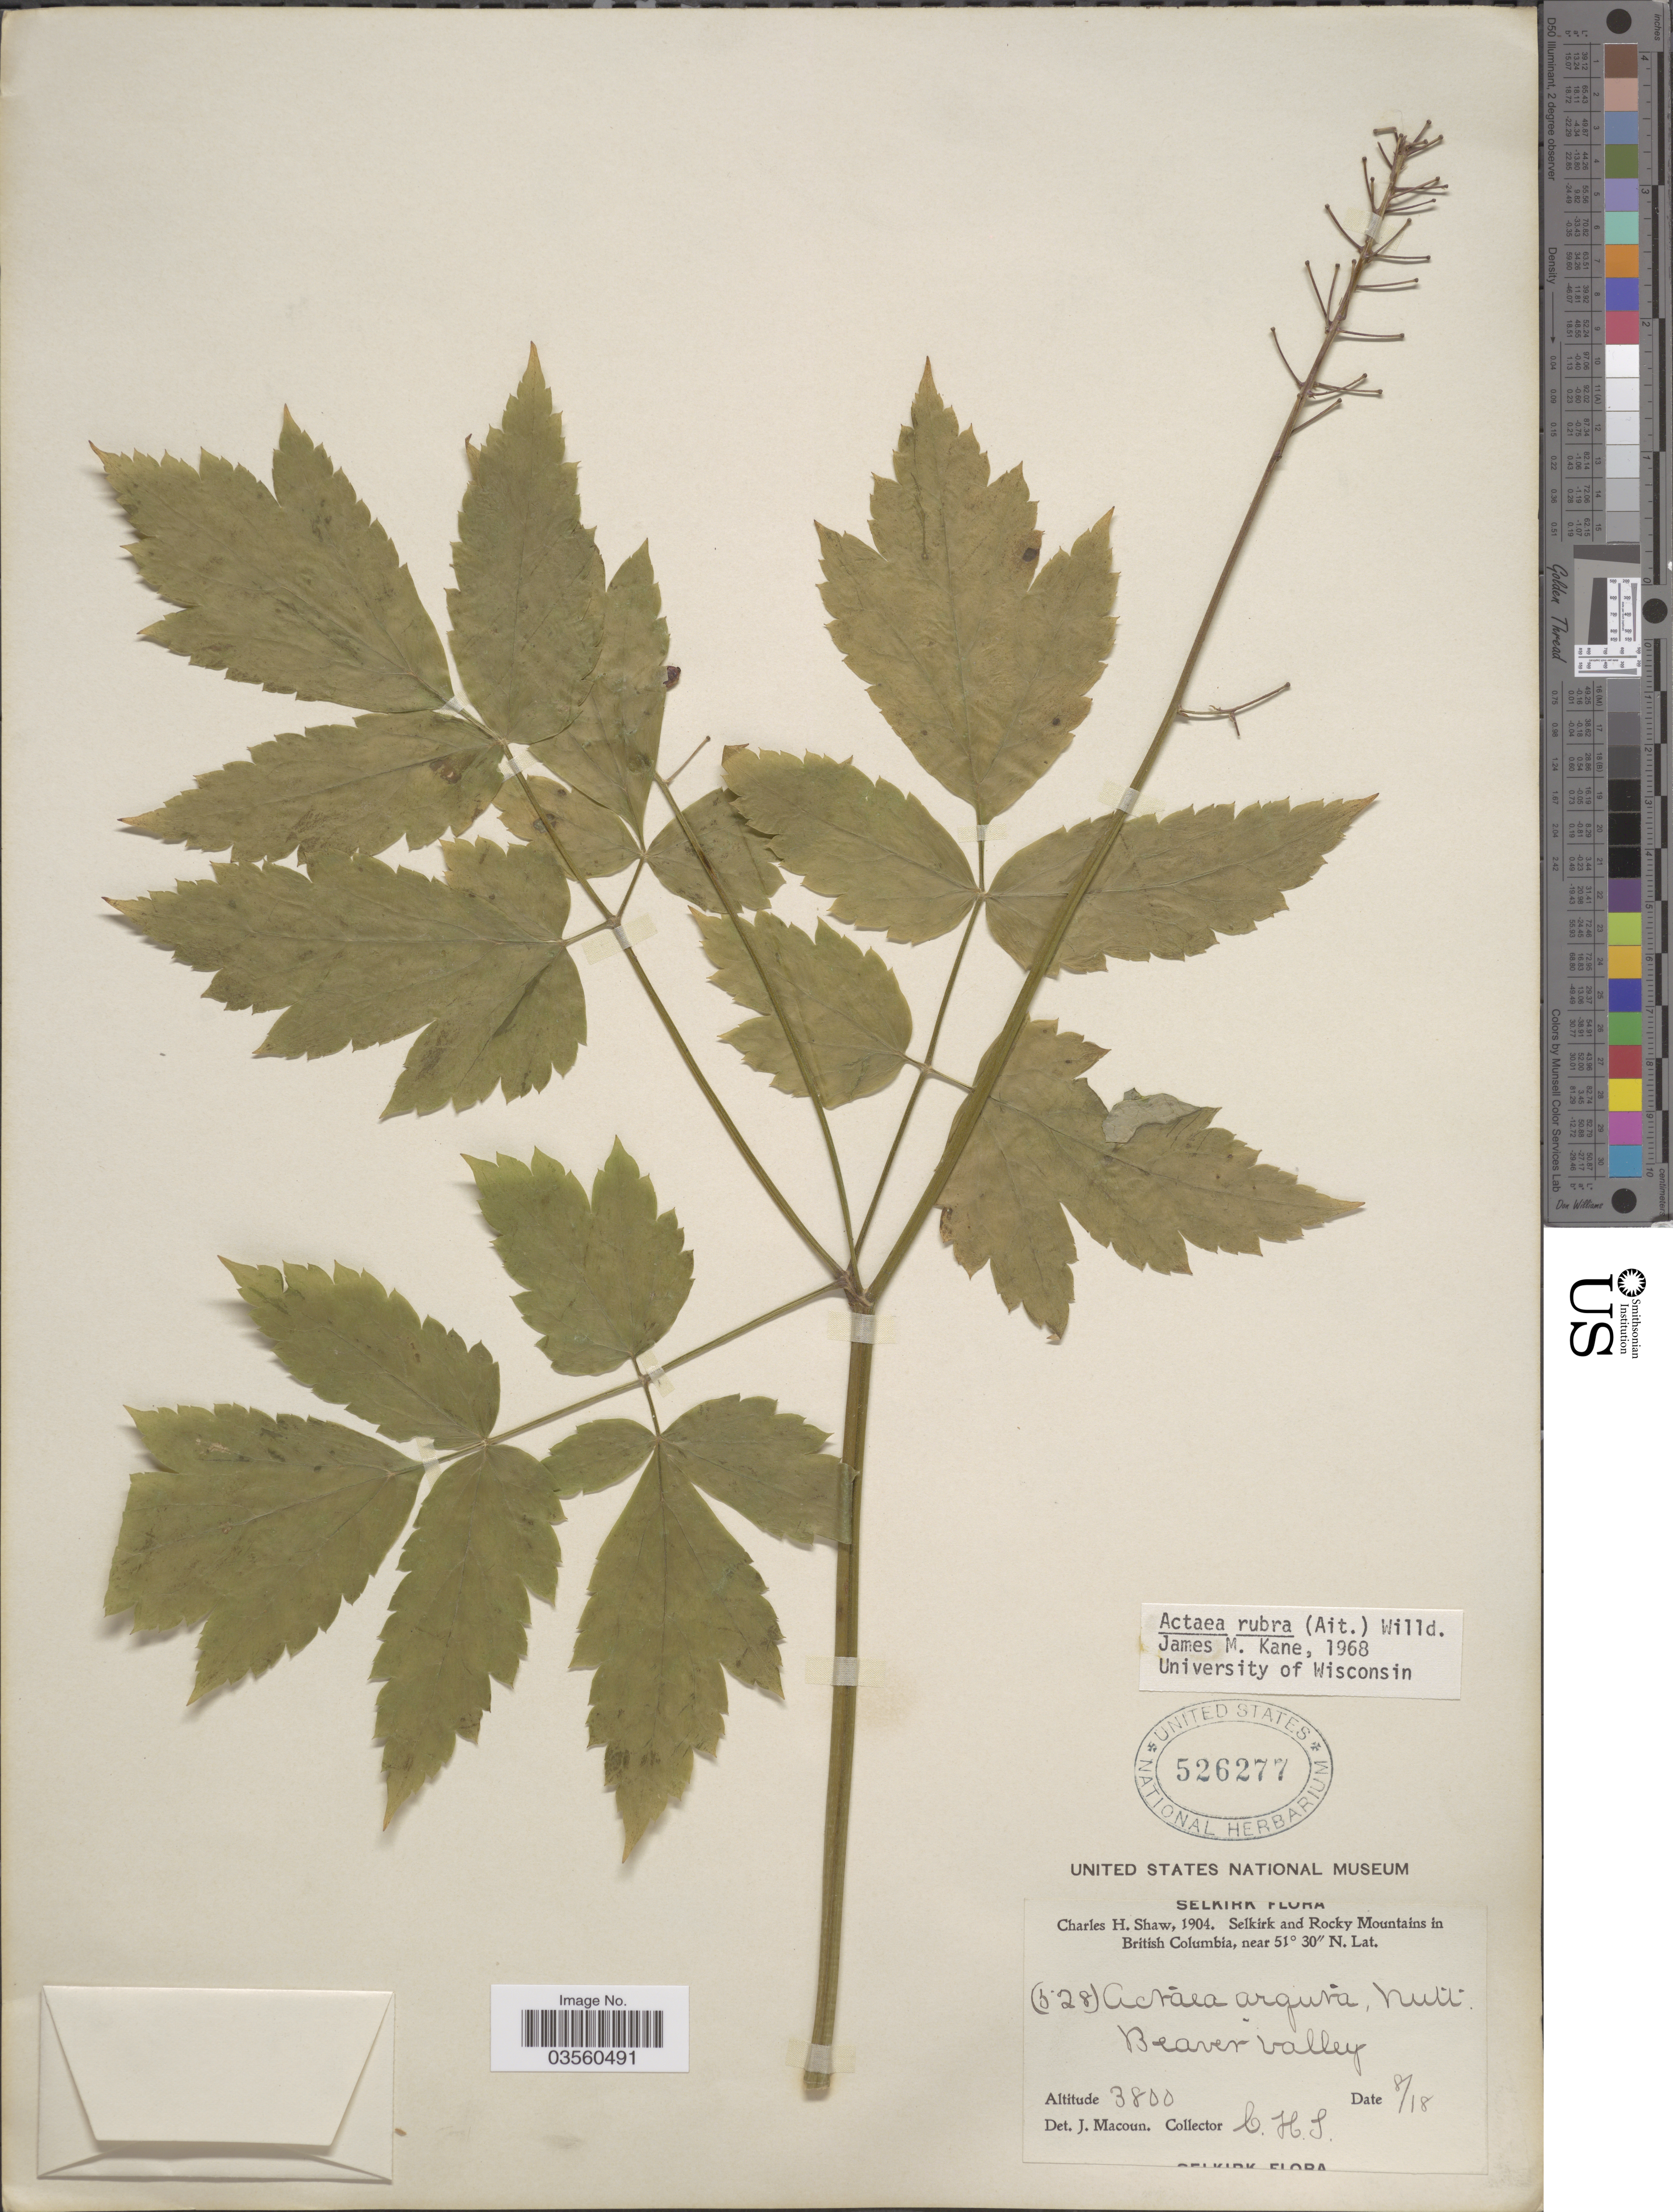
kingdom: Plantae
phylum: Tracheophyta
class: Magnoliopsida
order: Ranunculales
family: Ranunculaceae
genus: Actaea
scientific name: Actaea rubra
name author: (Aiton) Willd.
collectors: C. H. Shaw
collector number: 528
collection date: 1904-08-18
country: Canada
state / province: British Columbia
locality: Selkirk. Selkirk and Rocky Mountains. Beaver valley.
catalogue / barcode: US 526277